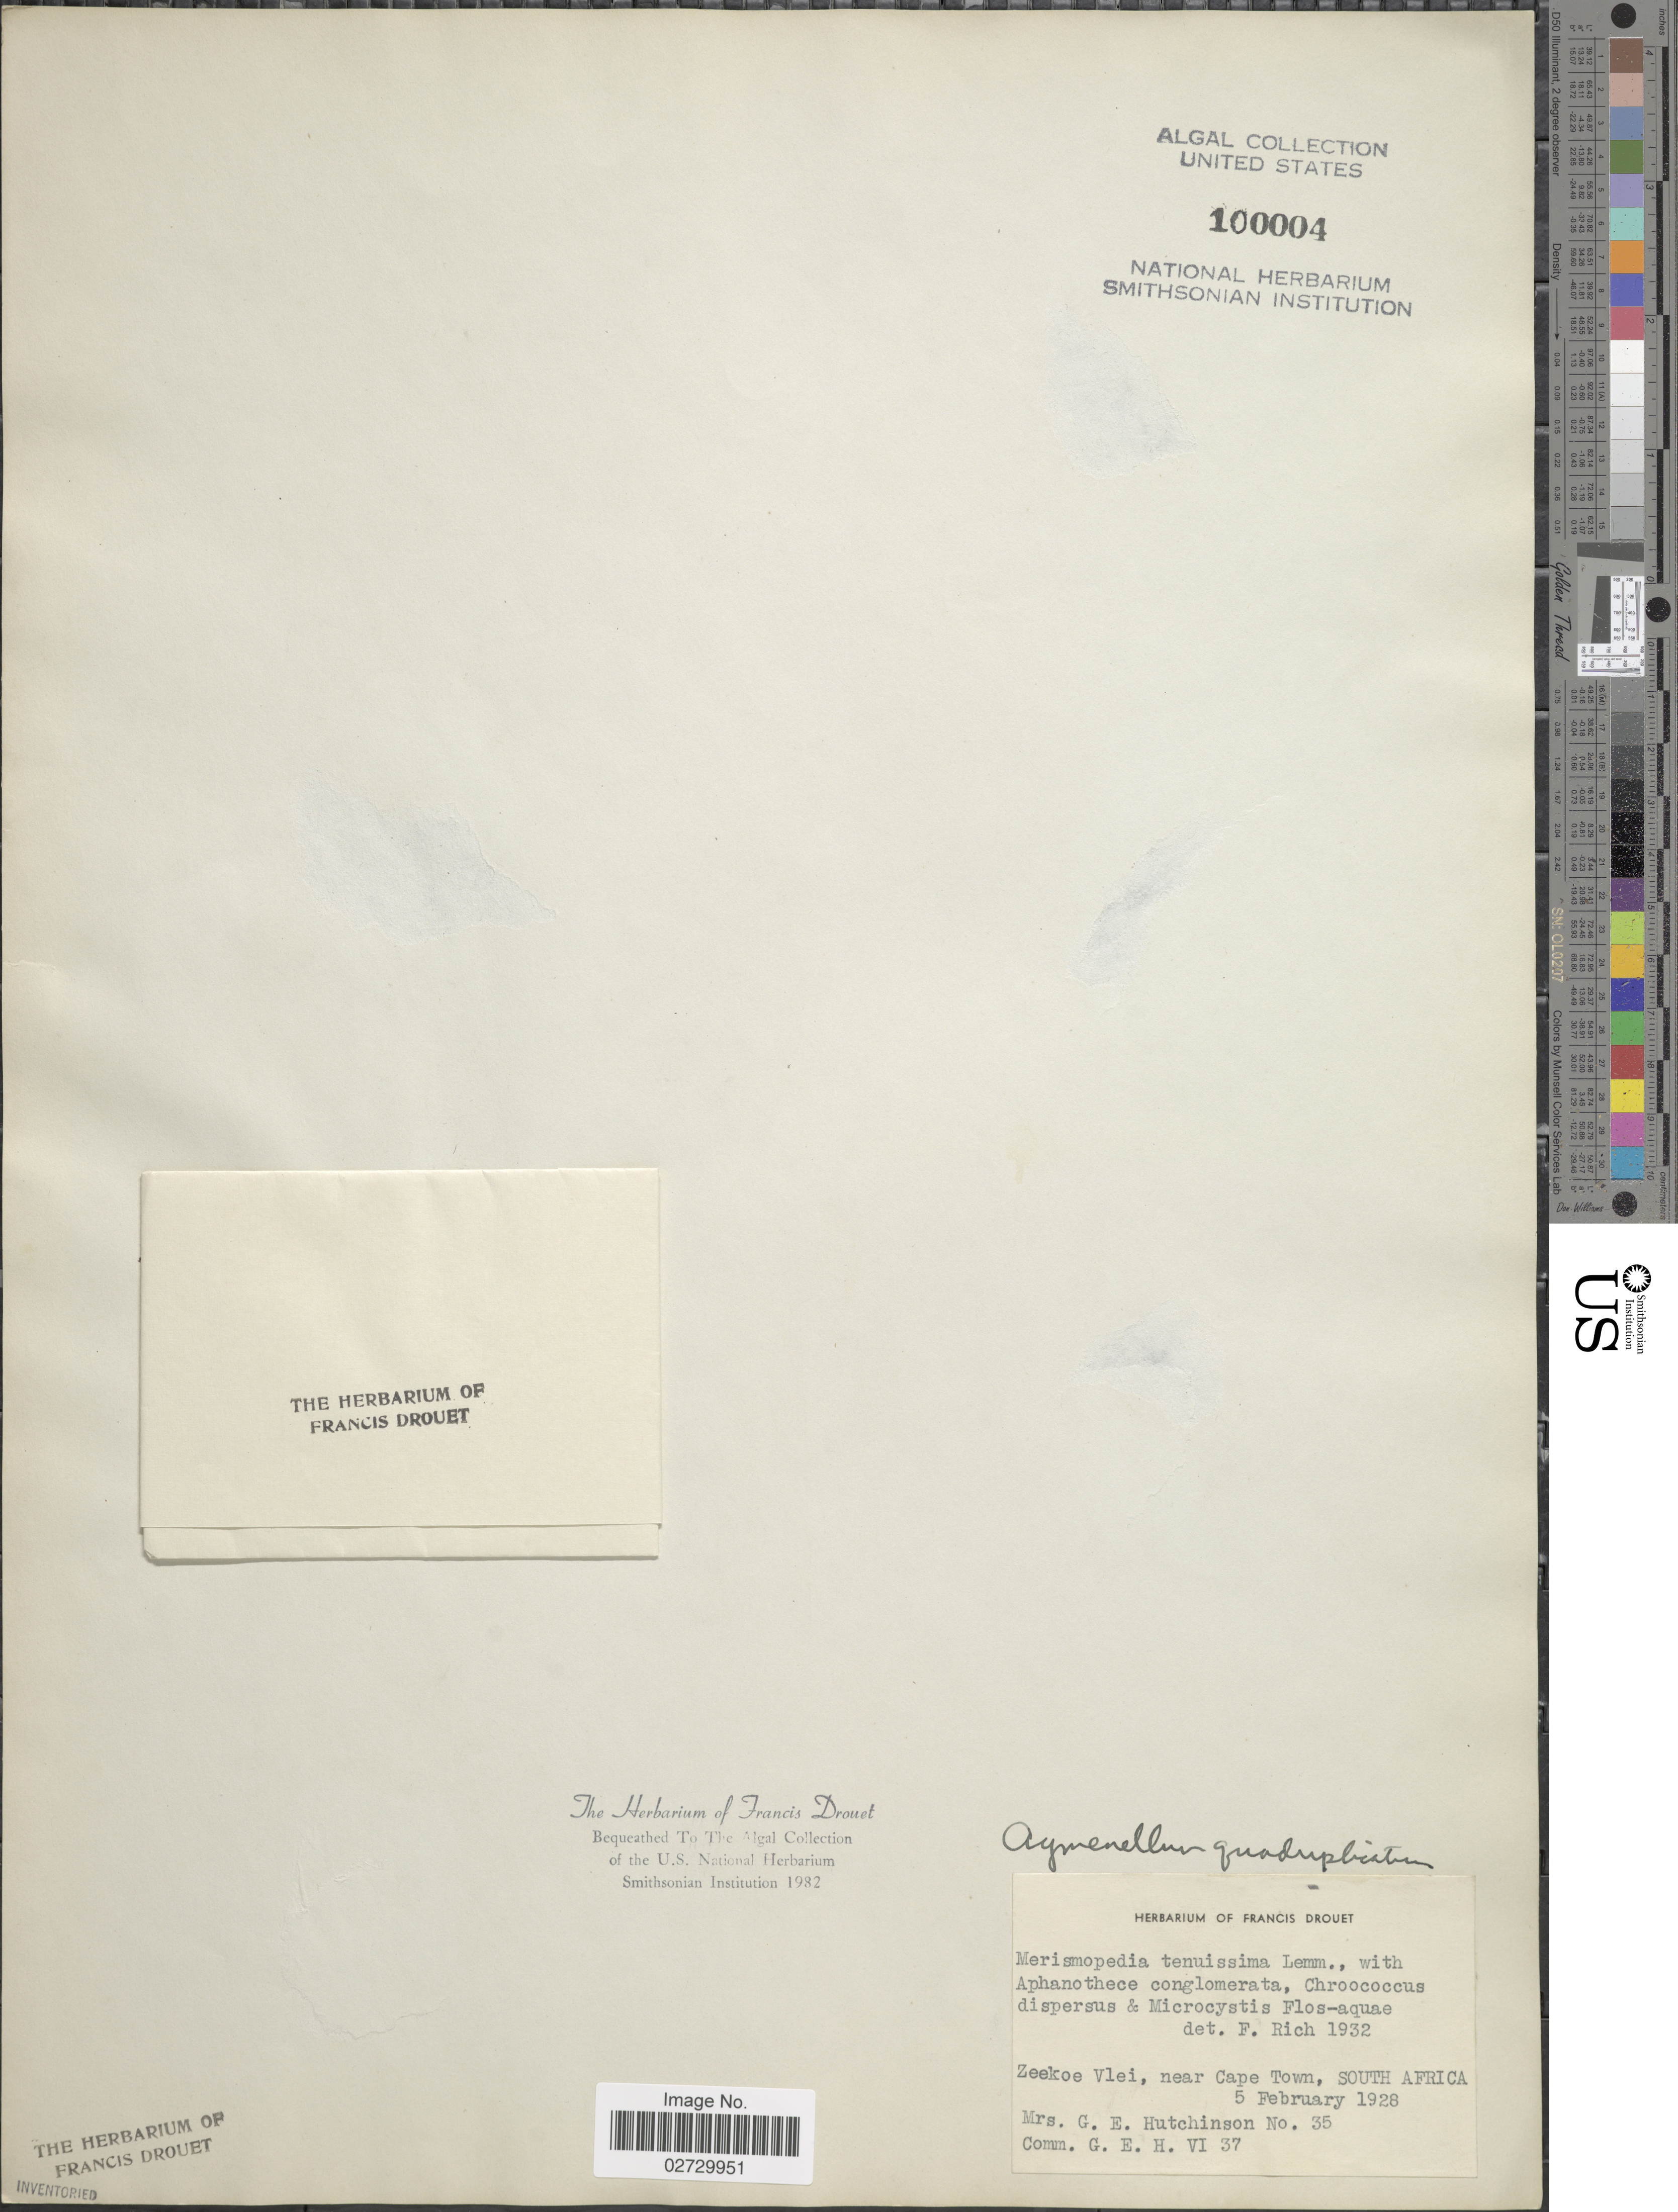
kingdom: Bacteria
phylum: Cyanobacteria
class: Cyanobacteriia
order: Cyanobacteriales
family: Chamaesiphonaceae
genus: Agmenellum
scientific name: Agmenellum quadruplicatum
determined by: Drouet, F. E.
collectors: G. E. Hutchinson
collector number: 35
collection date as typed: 05 February 1928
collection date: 1928-02-05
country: South Africa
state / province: Western Cape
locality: Zeekoe vlei, near cape town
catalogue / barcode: US 100004